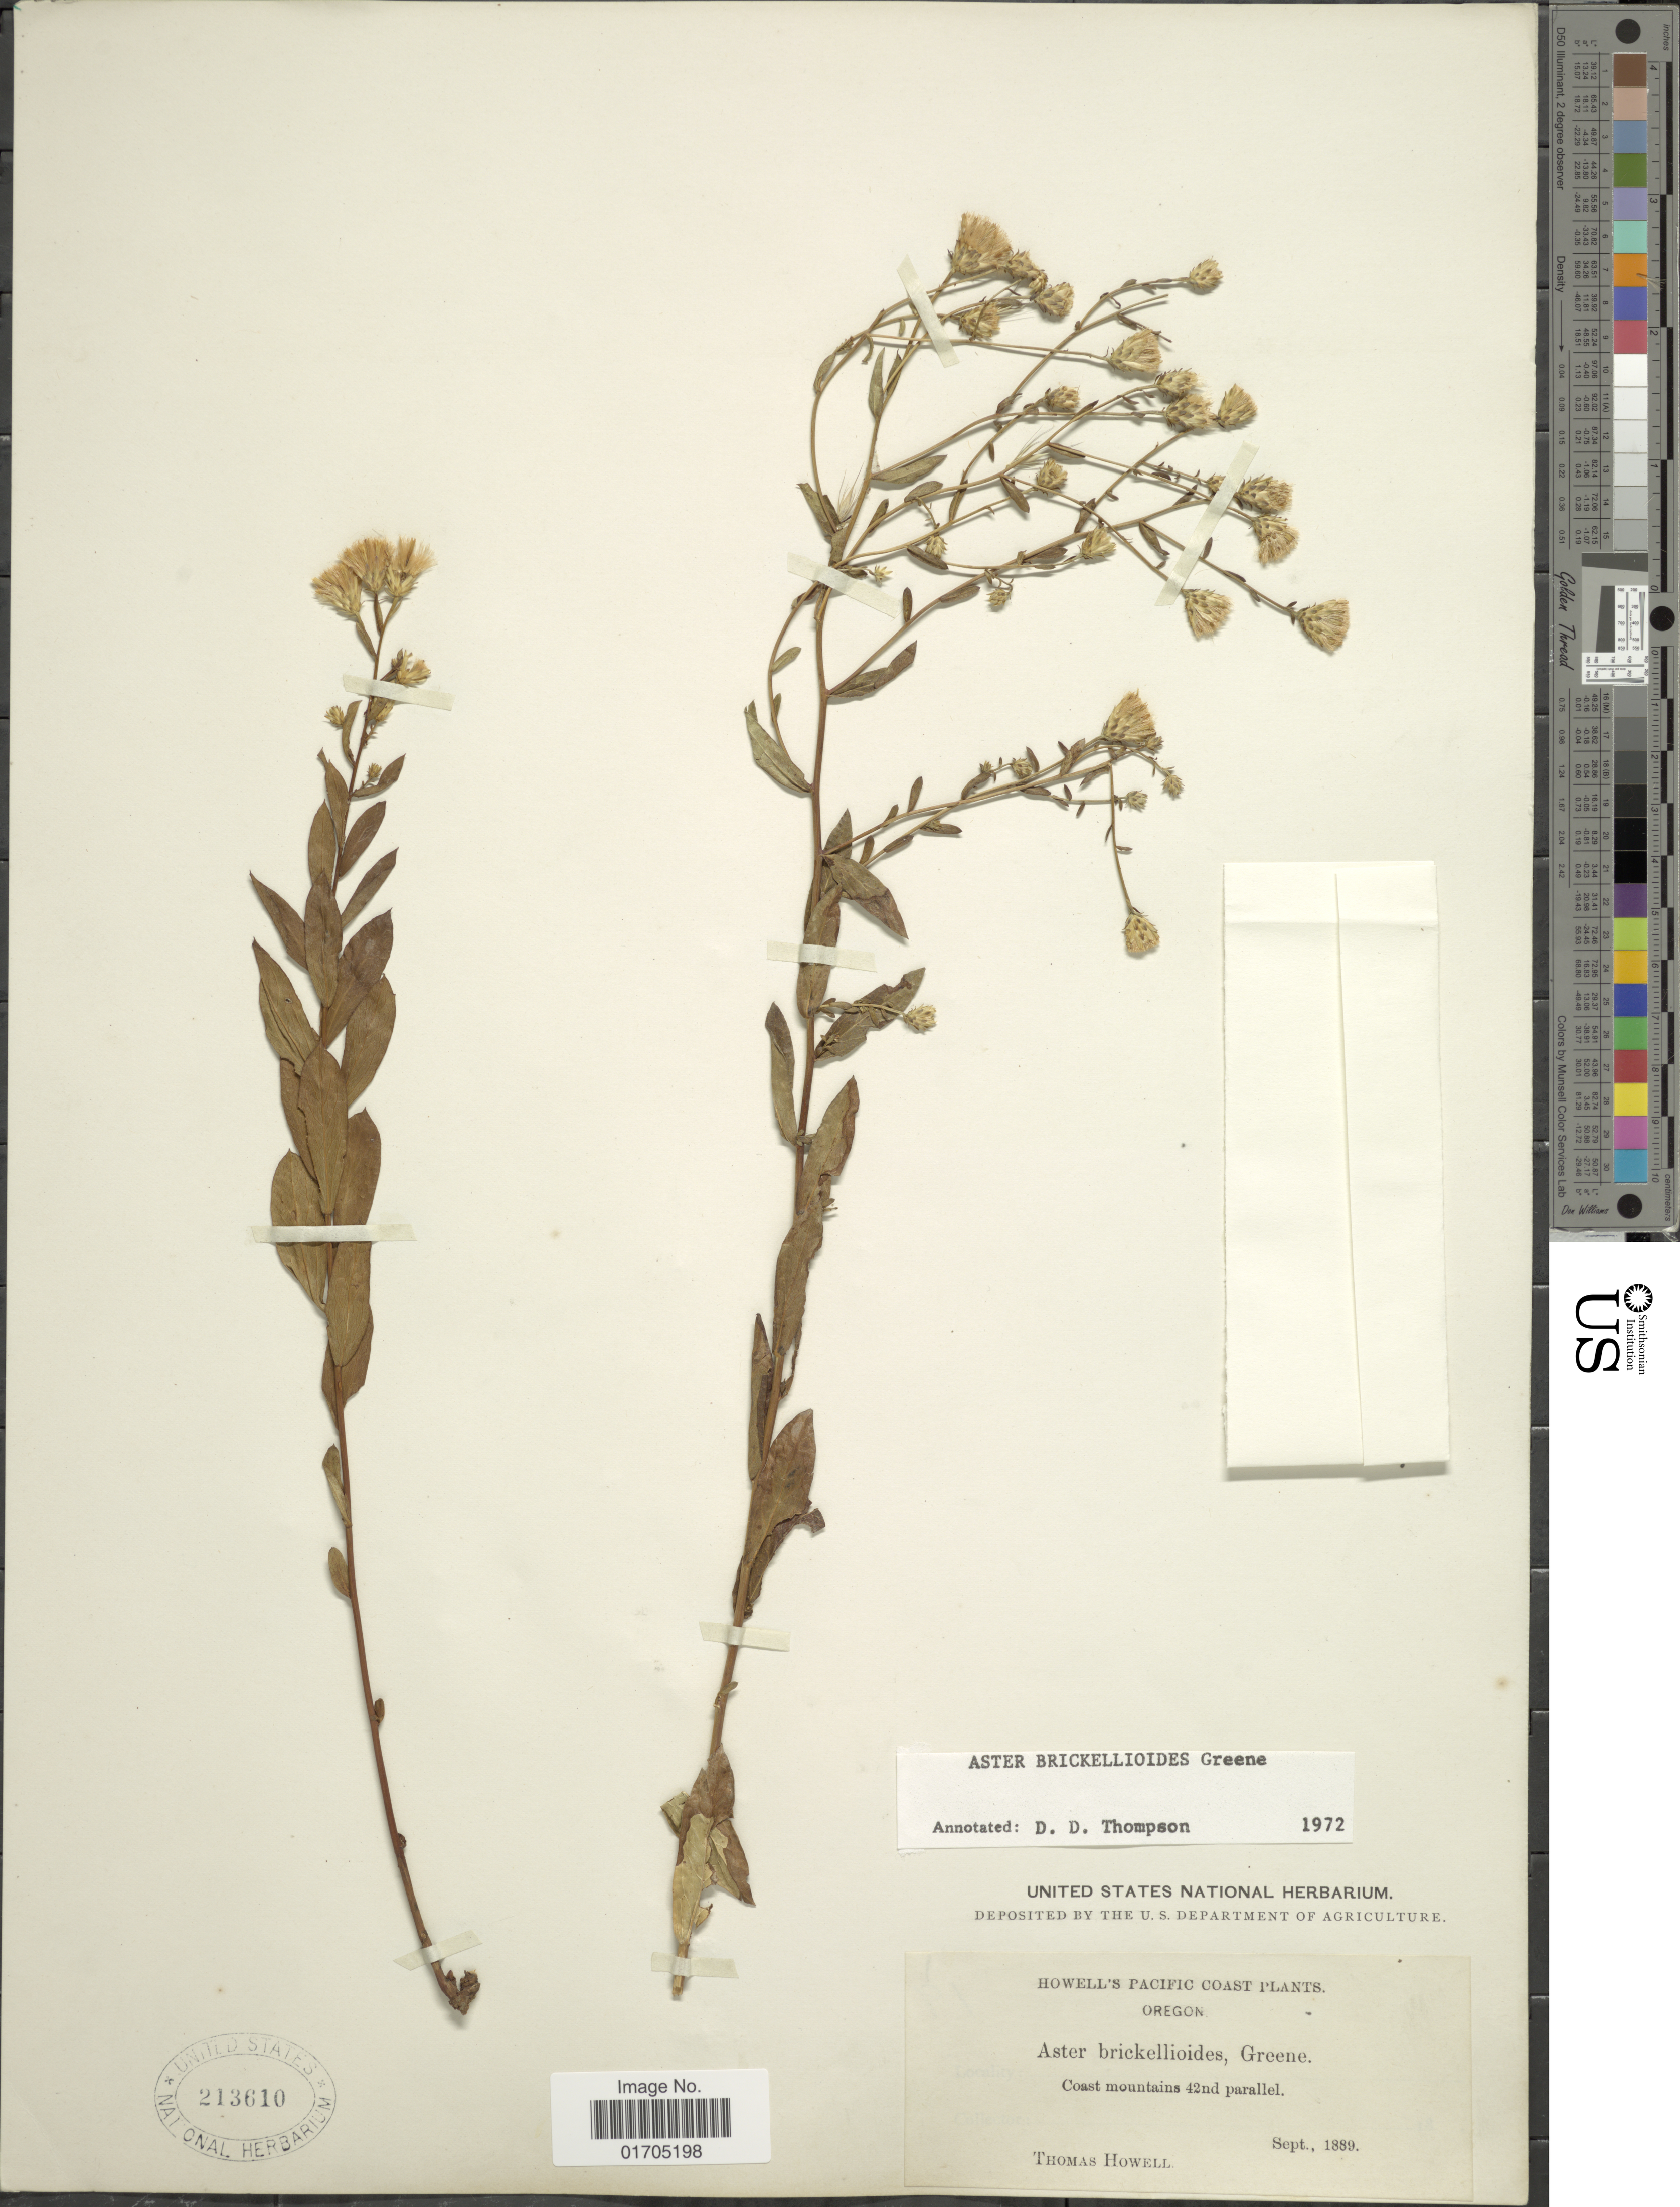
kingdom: Plantae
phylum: Tracheophyta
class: Magnoliopsida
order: Asterales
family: Asteraceae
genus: Eucephalus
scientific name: Eucephalus brickellioides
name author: G.L. Nesom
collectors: T. Howell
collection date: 1889-09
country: United States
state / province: Oregon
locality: Howell's Pacific Coast, Coast mountains 42nd parallel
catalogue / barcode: US 213610